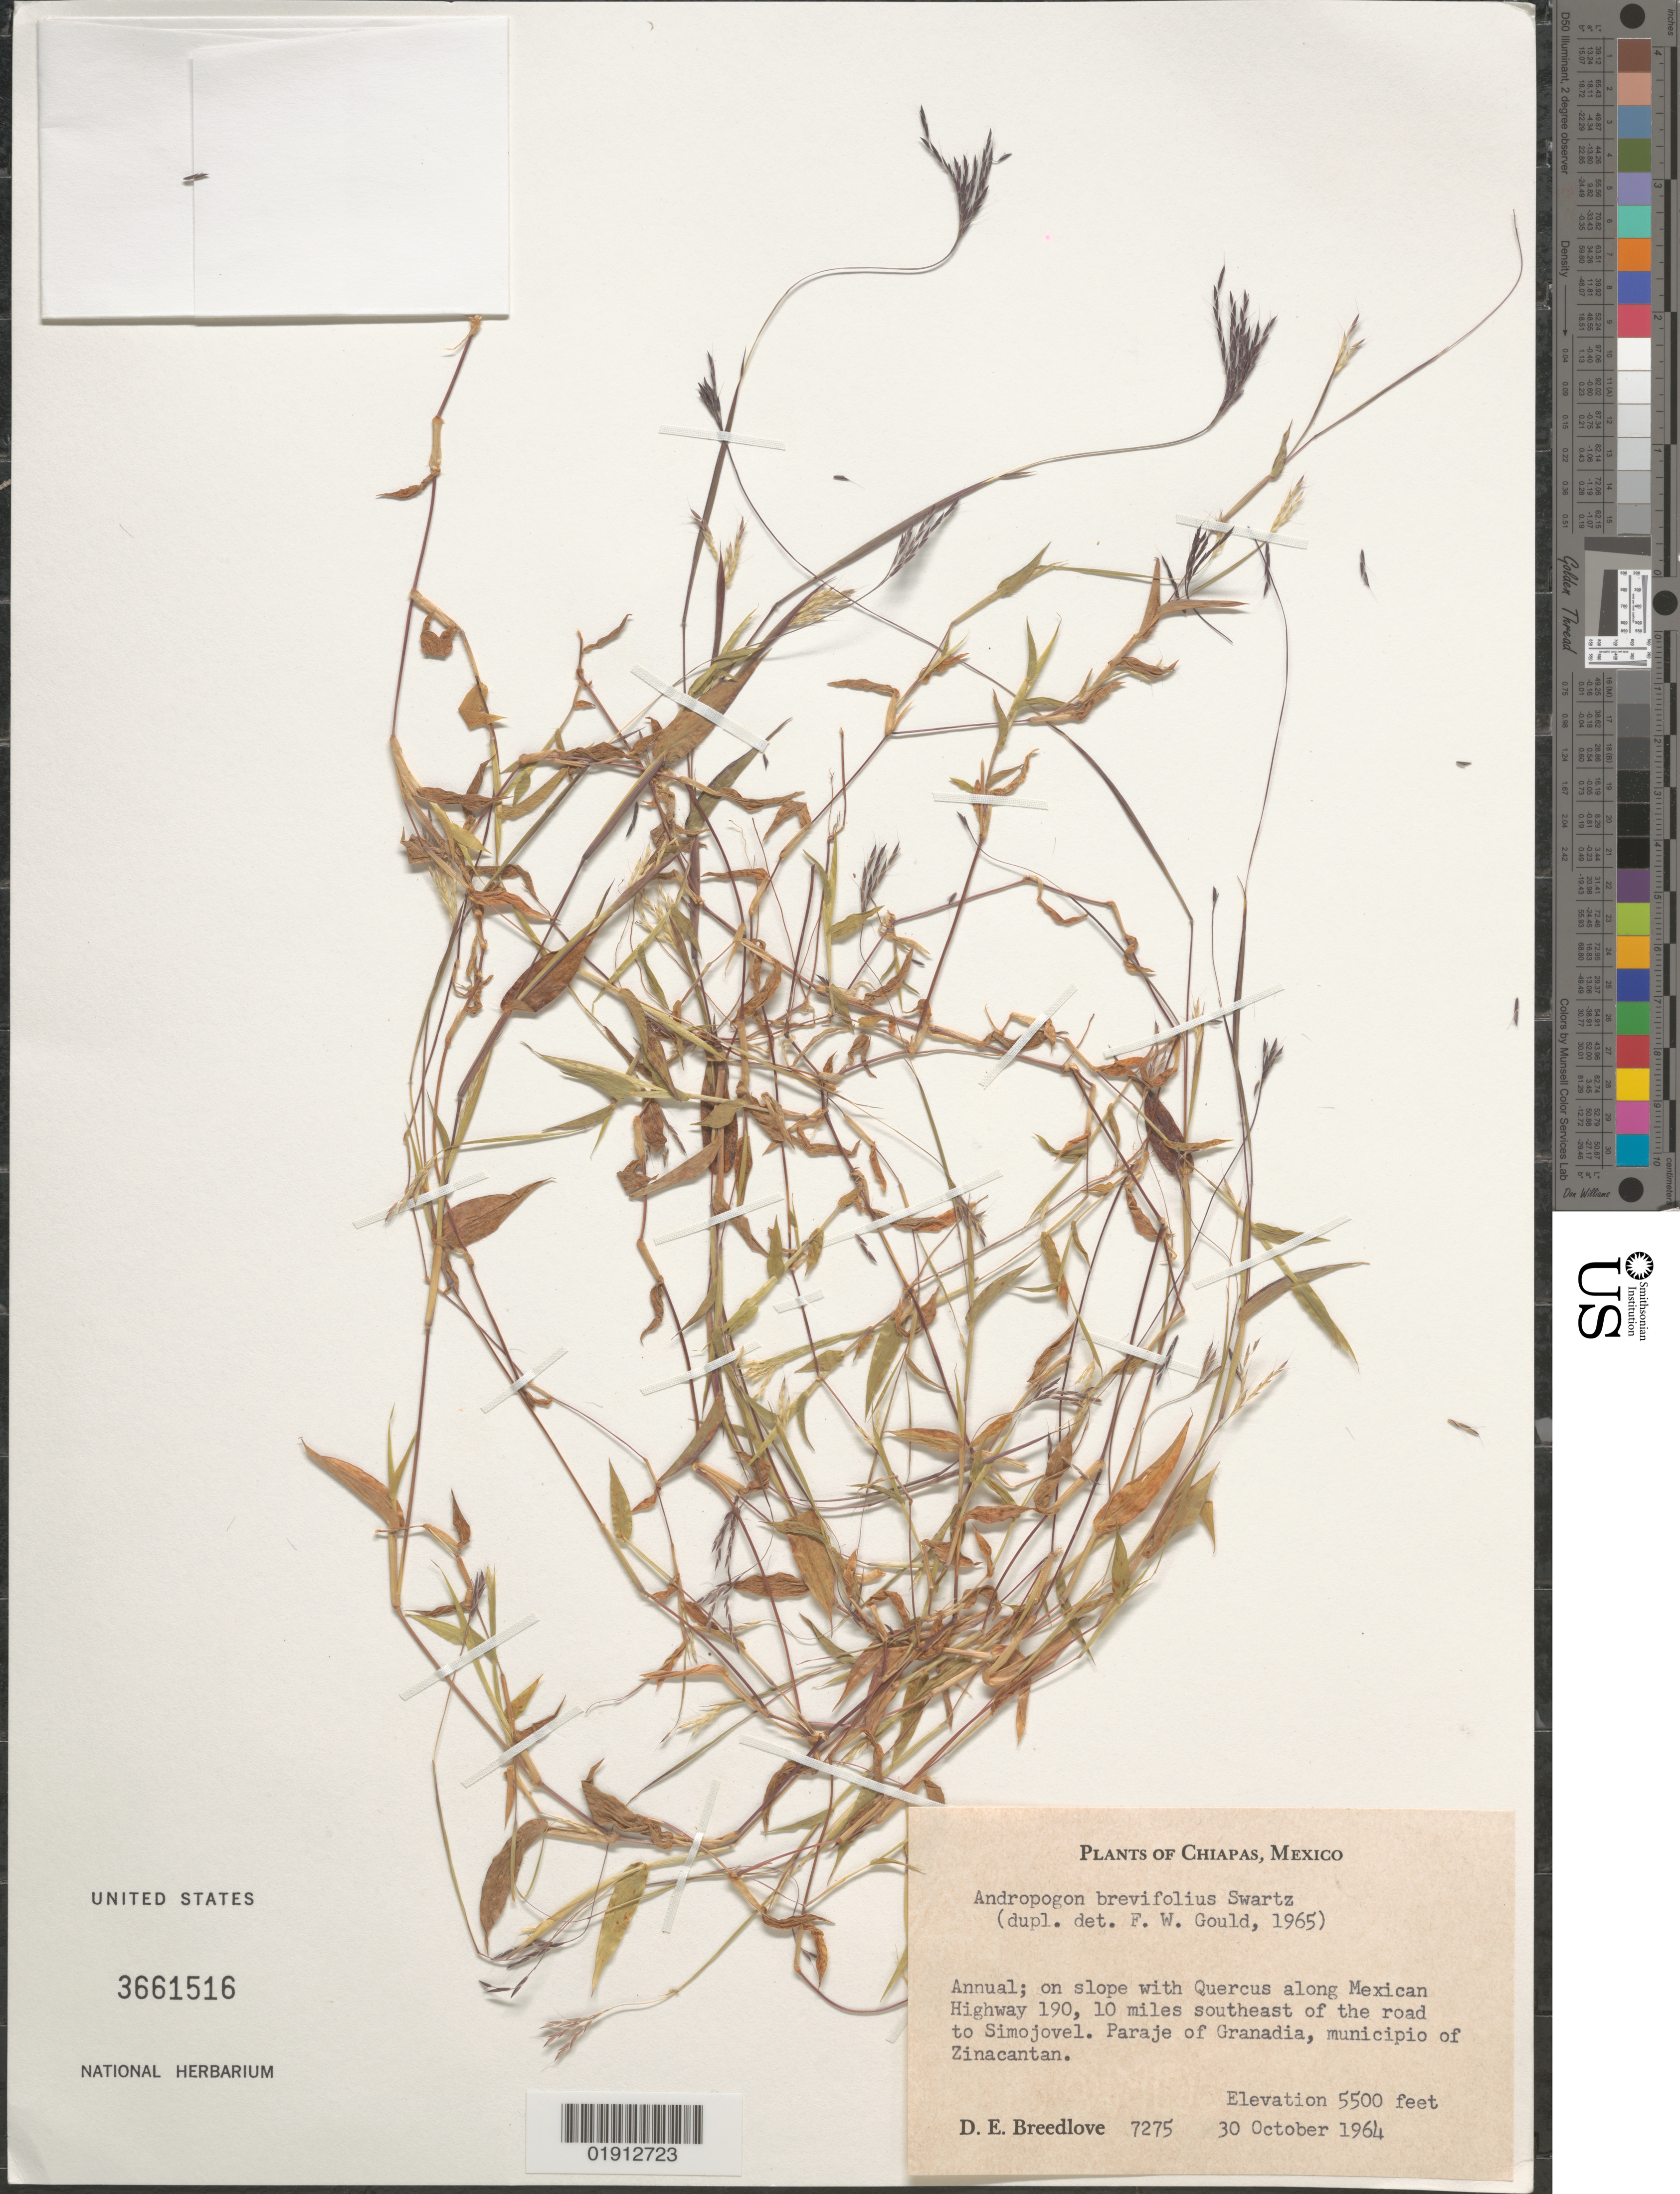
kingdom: Plantae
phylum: Tracheophyta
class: Liliopsida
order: Poales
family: Poaceae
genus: Andropogon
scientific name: Andropogon brevifolius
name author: Sw.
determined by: Gould, F. W.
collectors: D. E. Breedlove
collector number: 7275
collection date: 1964-10-30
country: Mexico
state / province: Chiapas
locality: On slope with Quercus along Mexican Highway 190, 10 miles SE of road to Simojovel. Paraje of Granadia, Municipio of Zinacantan.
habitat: On slope with Quercus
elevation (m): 1676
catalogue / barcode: US 3661516